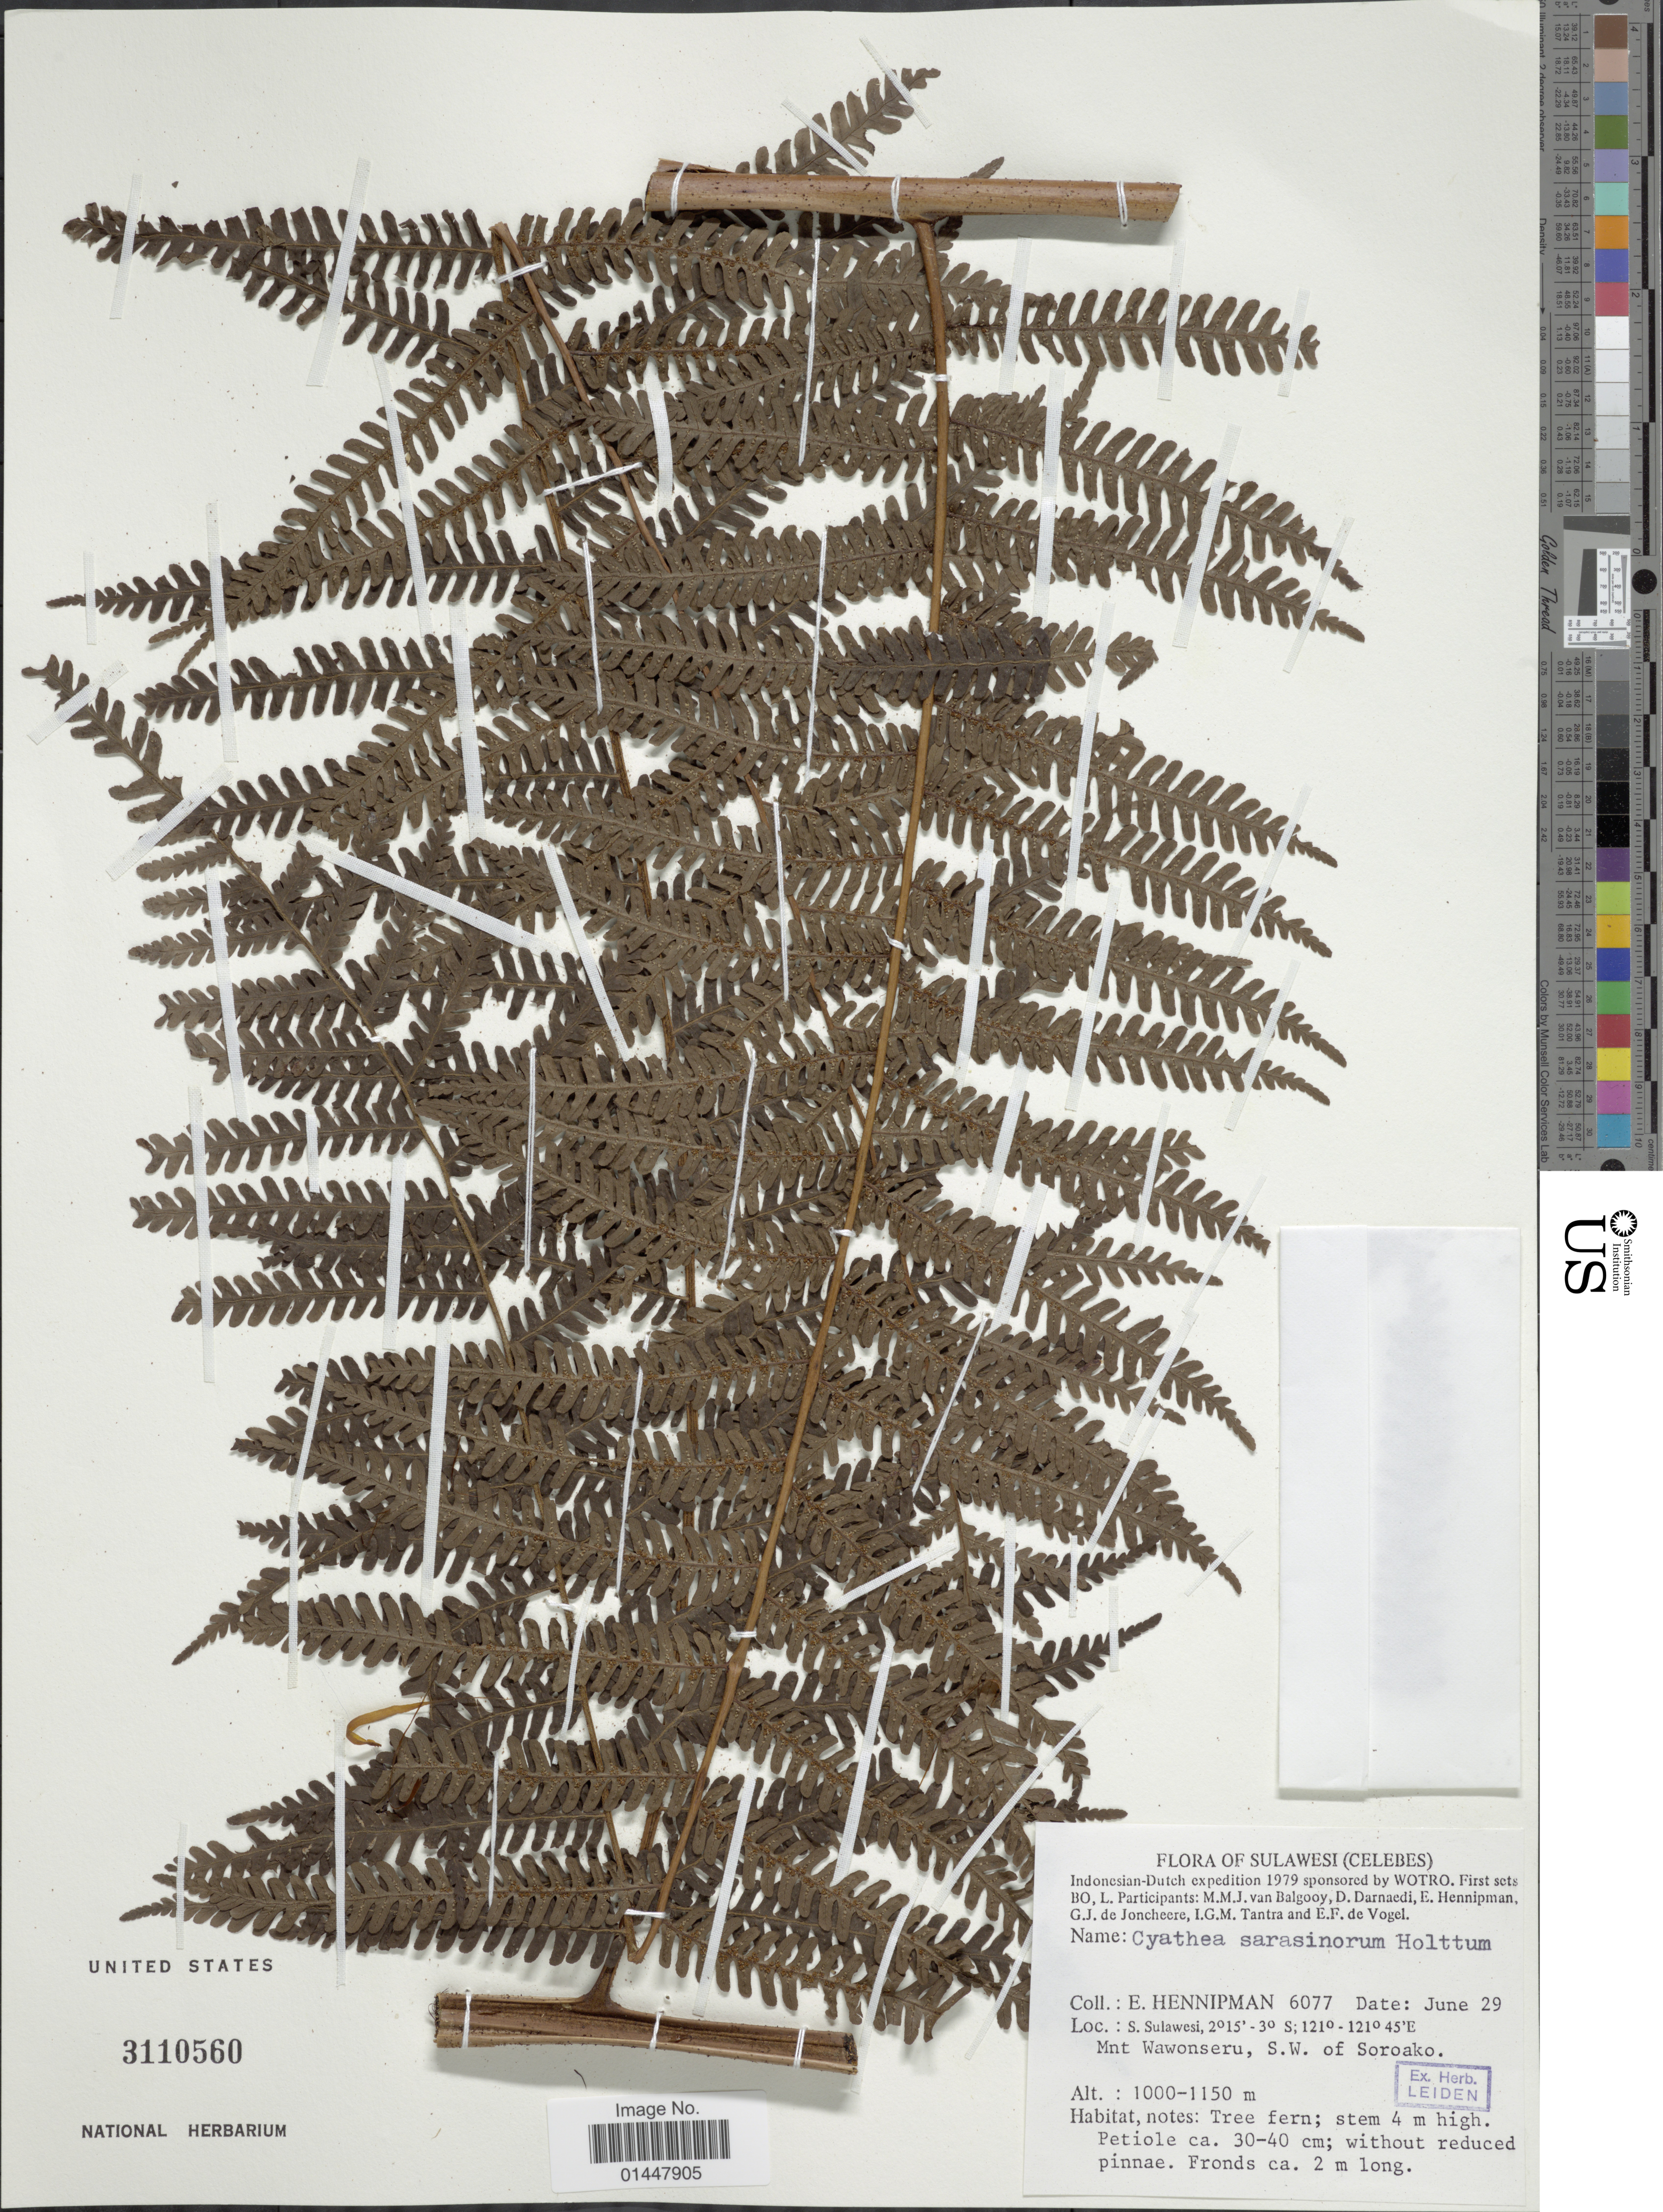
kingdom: Plantae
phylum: Tracheophyta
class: Polypodiopsida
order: Cyatheales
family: Cyatheaceae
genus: Sphaeropteris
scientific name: Sphaeropteris sarasinorum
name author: (Holttum) R.M. Tryon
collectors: E. Hennipman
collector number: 6077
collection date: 1979-06-23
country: Indonesia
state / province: Sulawesi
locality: Sulawesi (Celebes) S.Sulawesi, Mnt Wawonseru, S.W of Soroako.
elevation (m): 1000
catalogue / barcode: US 3110560